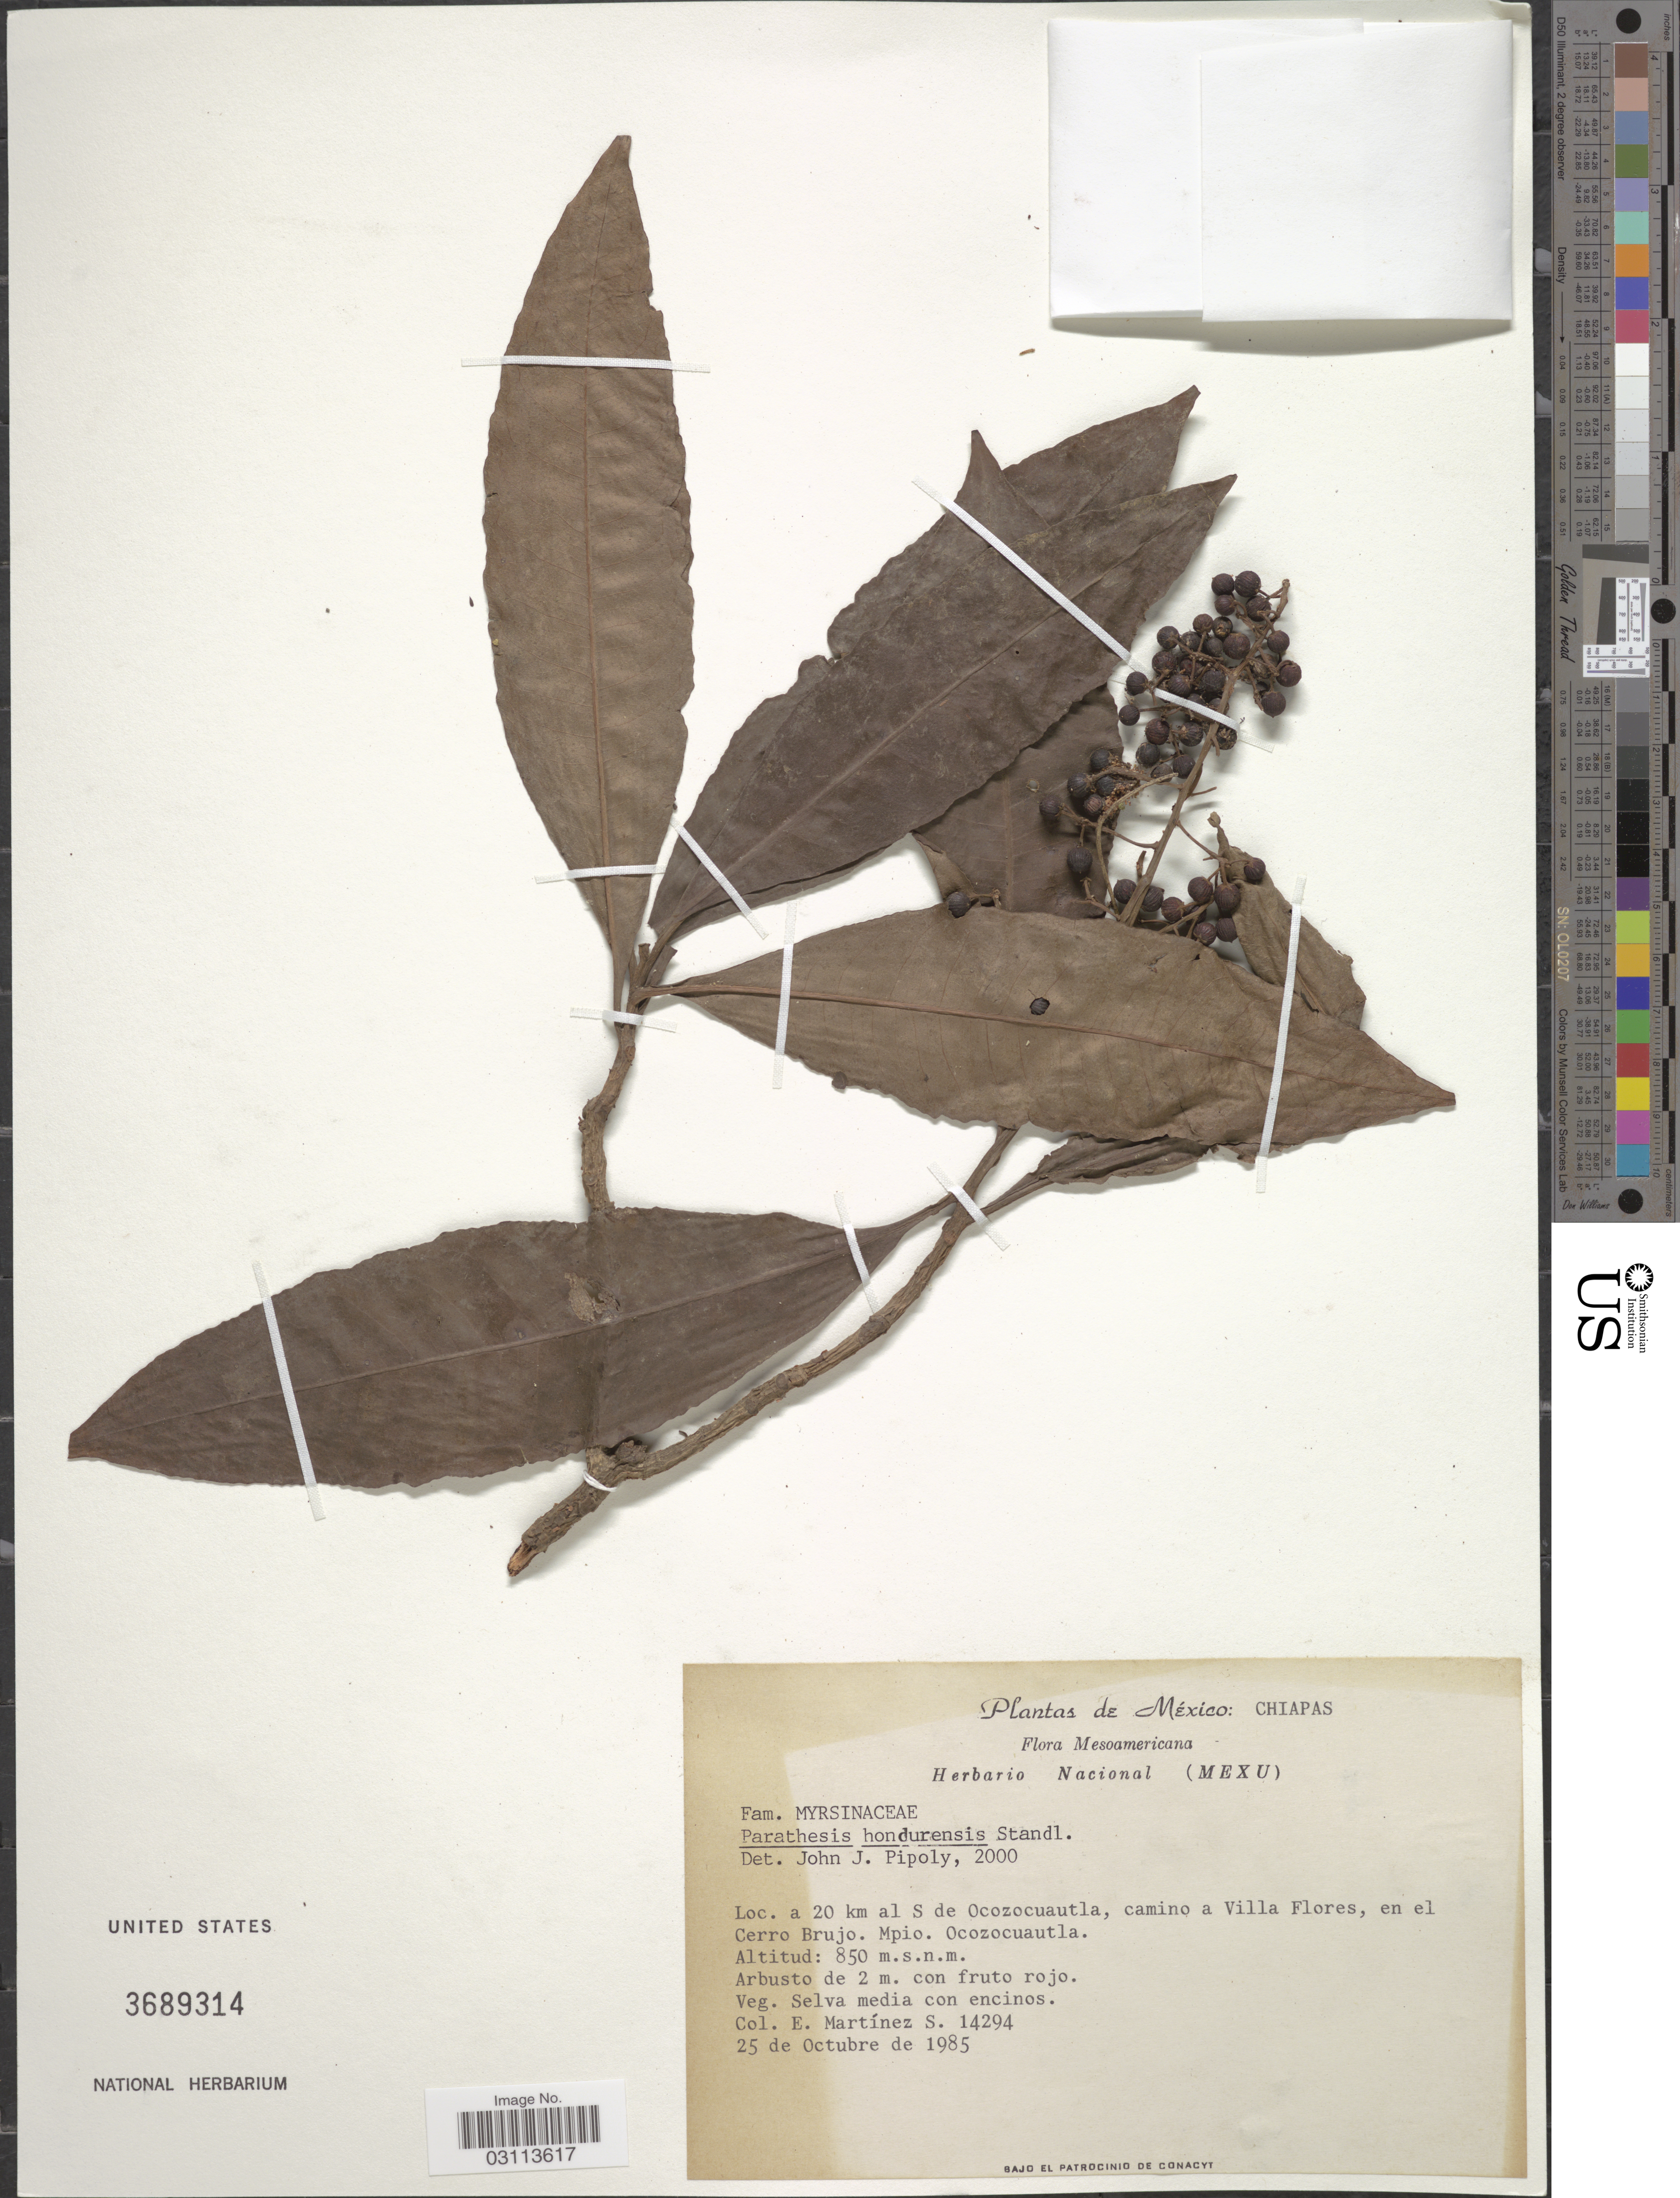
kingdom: Plantae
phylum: Tracheophyta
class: Magnoliopsida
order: Ericales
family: Primulaceae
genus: Parathesis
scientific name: Parathesis hondurensis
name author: Standl.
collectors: E. M. Martínez S.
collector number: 14294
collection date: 1985-10-25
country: Mexico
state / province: Chiapas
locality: A 20 km al S de Ocozocuautla, camino a Villa Flores, en el Cerro Brujo. Mpio. Ocozocuautla.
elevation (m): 850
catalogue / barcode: US 3689314